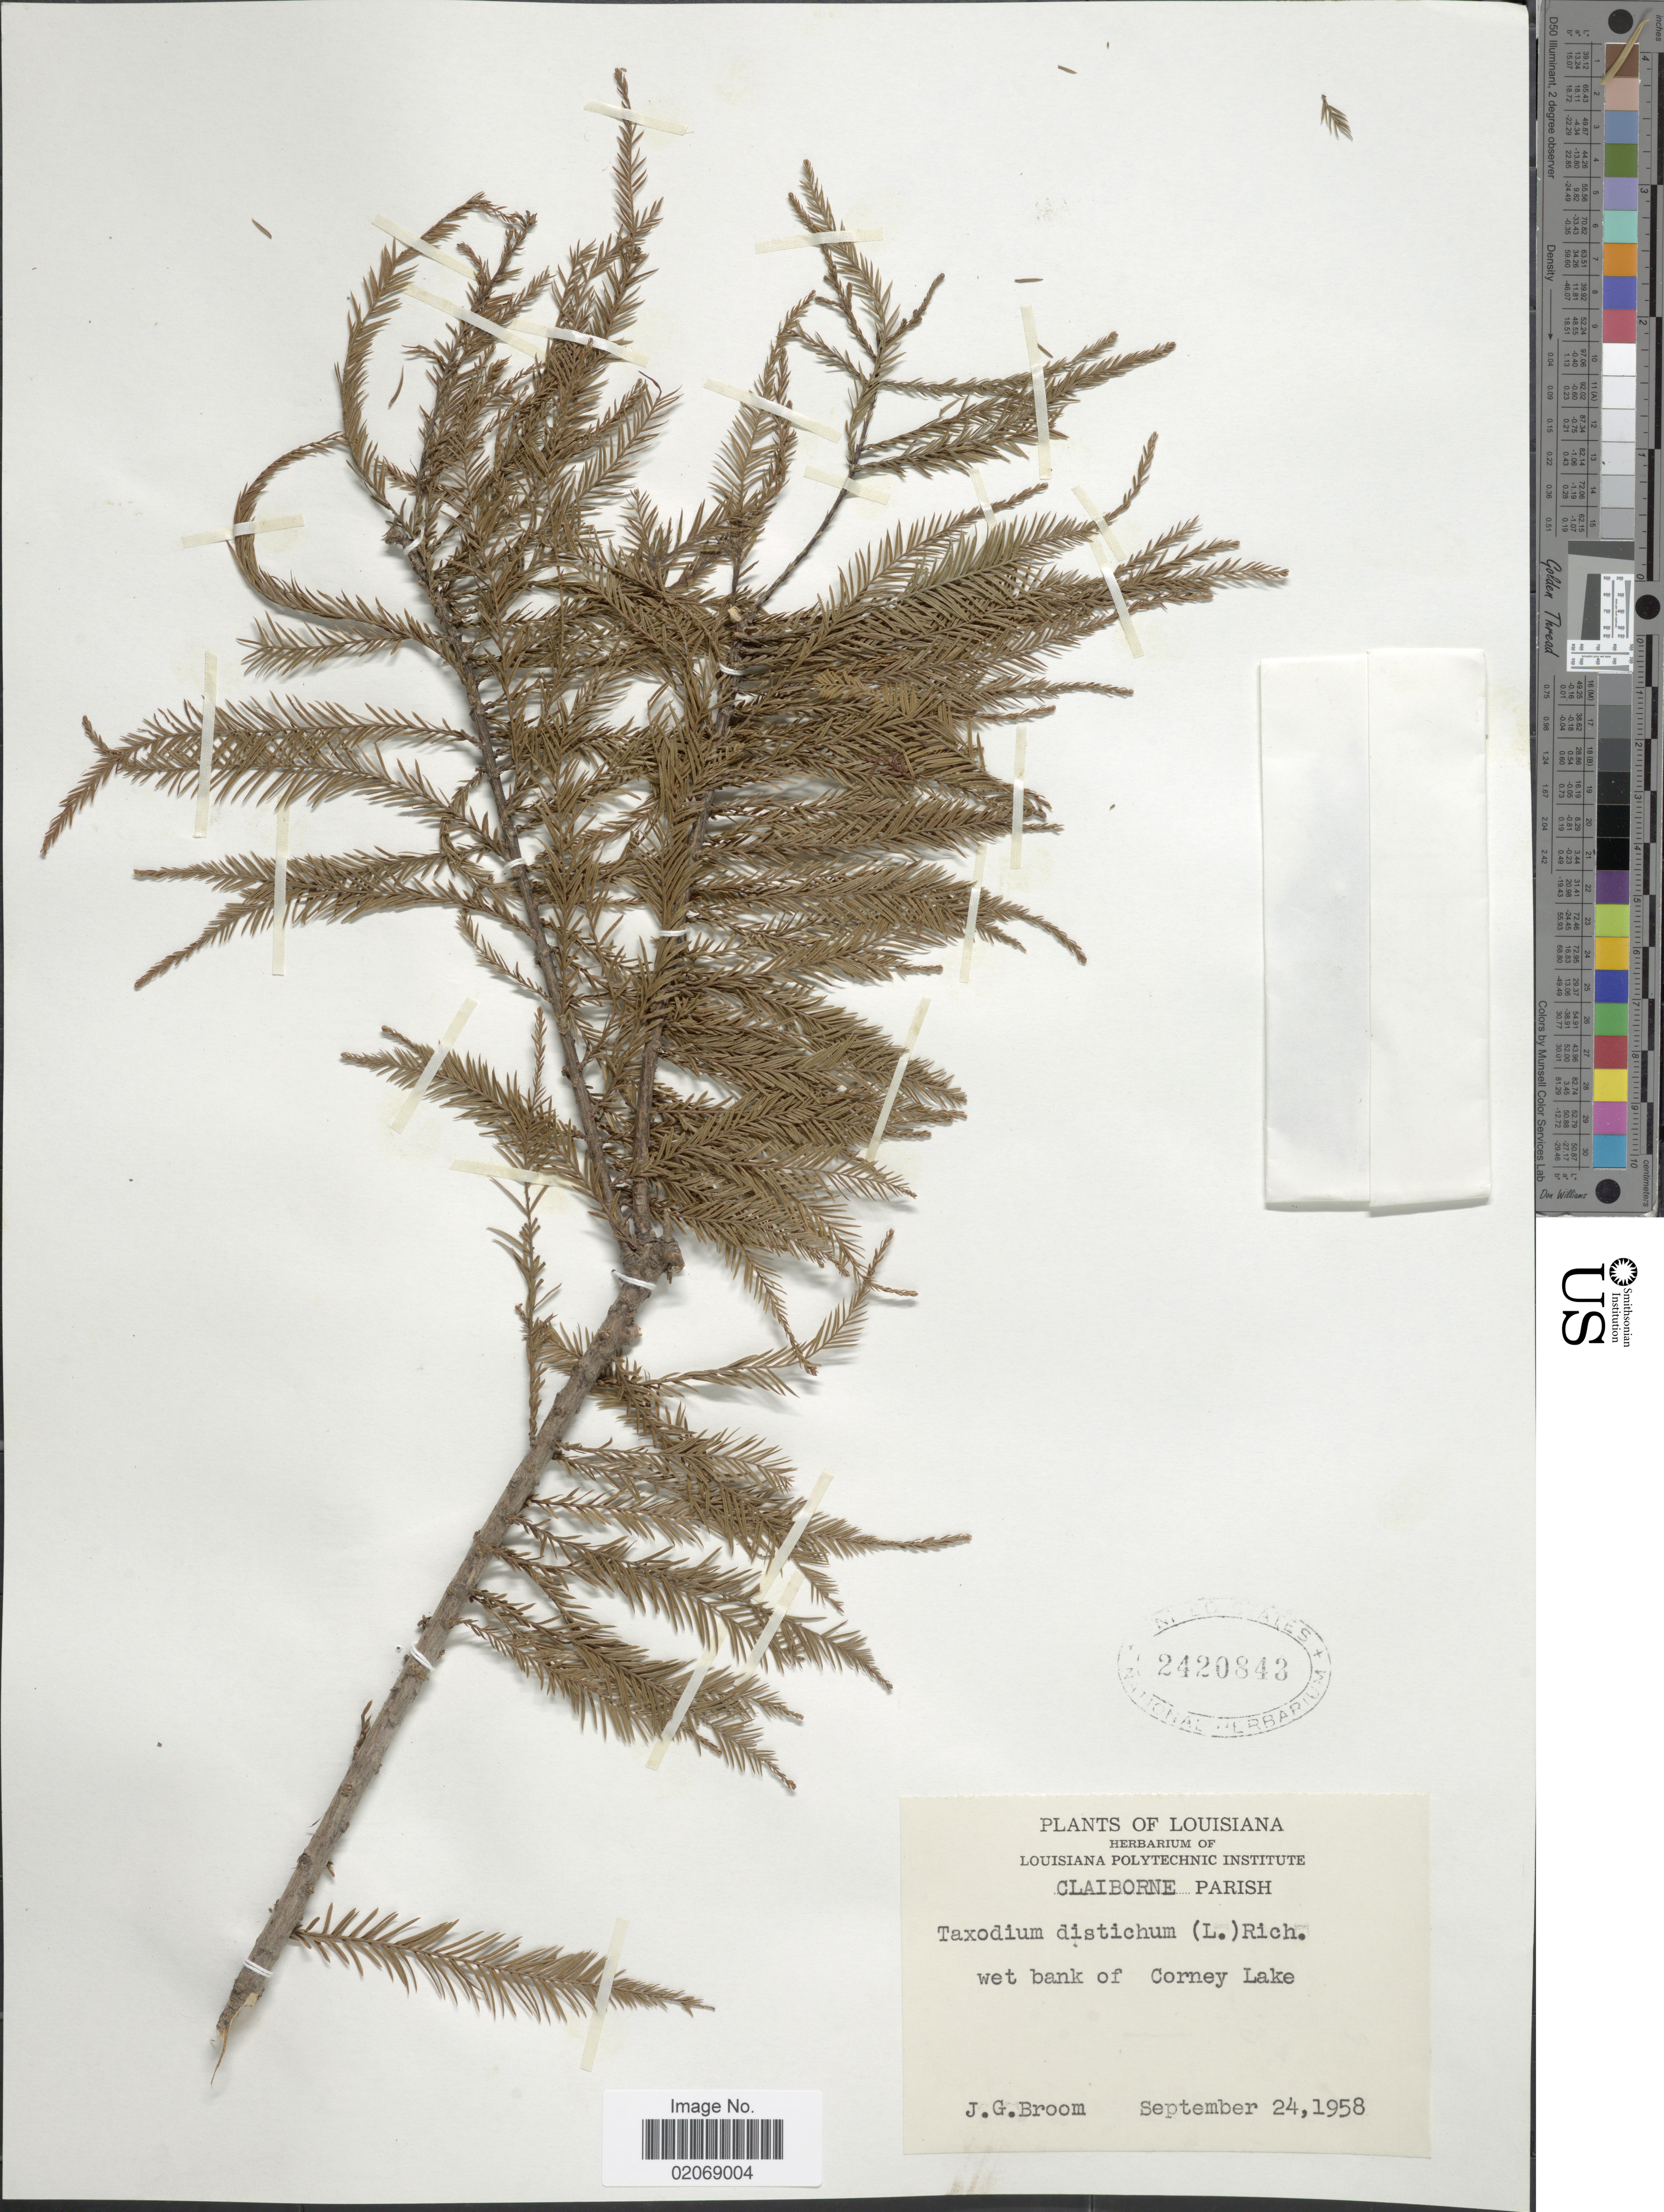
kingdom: Plantae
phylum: Tracheophyta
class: Pinopsida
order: Pinales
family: Cupressaceae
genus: Taxodium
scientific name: Taxodium distichum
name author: (L.) Rich.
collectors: J. Broom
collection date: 1958-09-24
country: United States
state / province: Louisiana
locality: Claiborne Parish. Corney Lake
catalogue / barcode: US 2420843